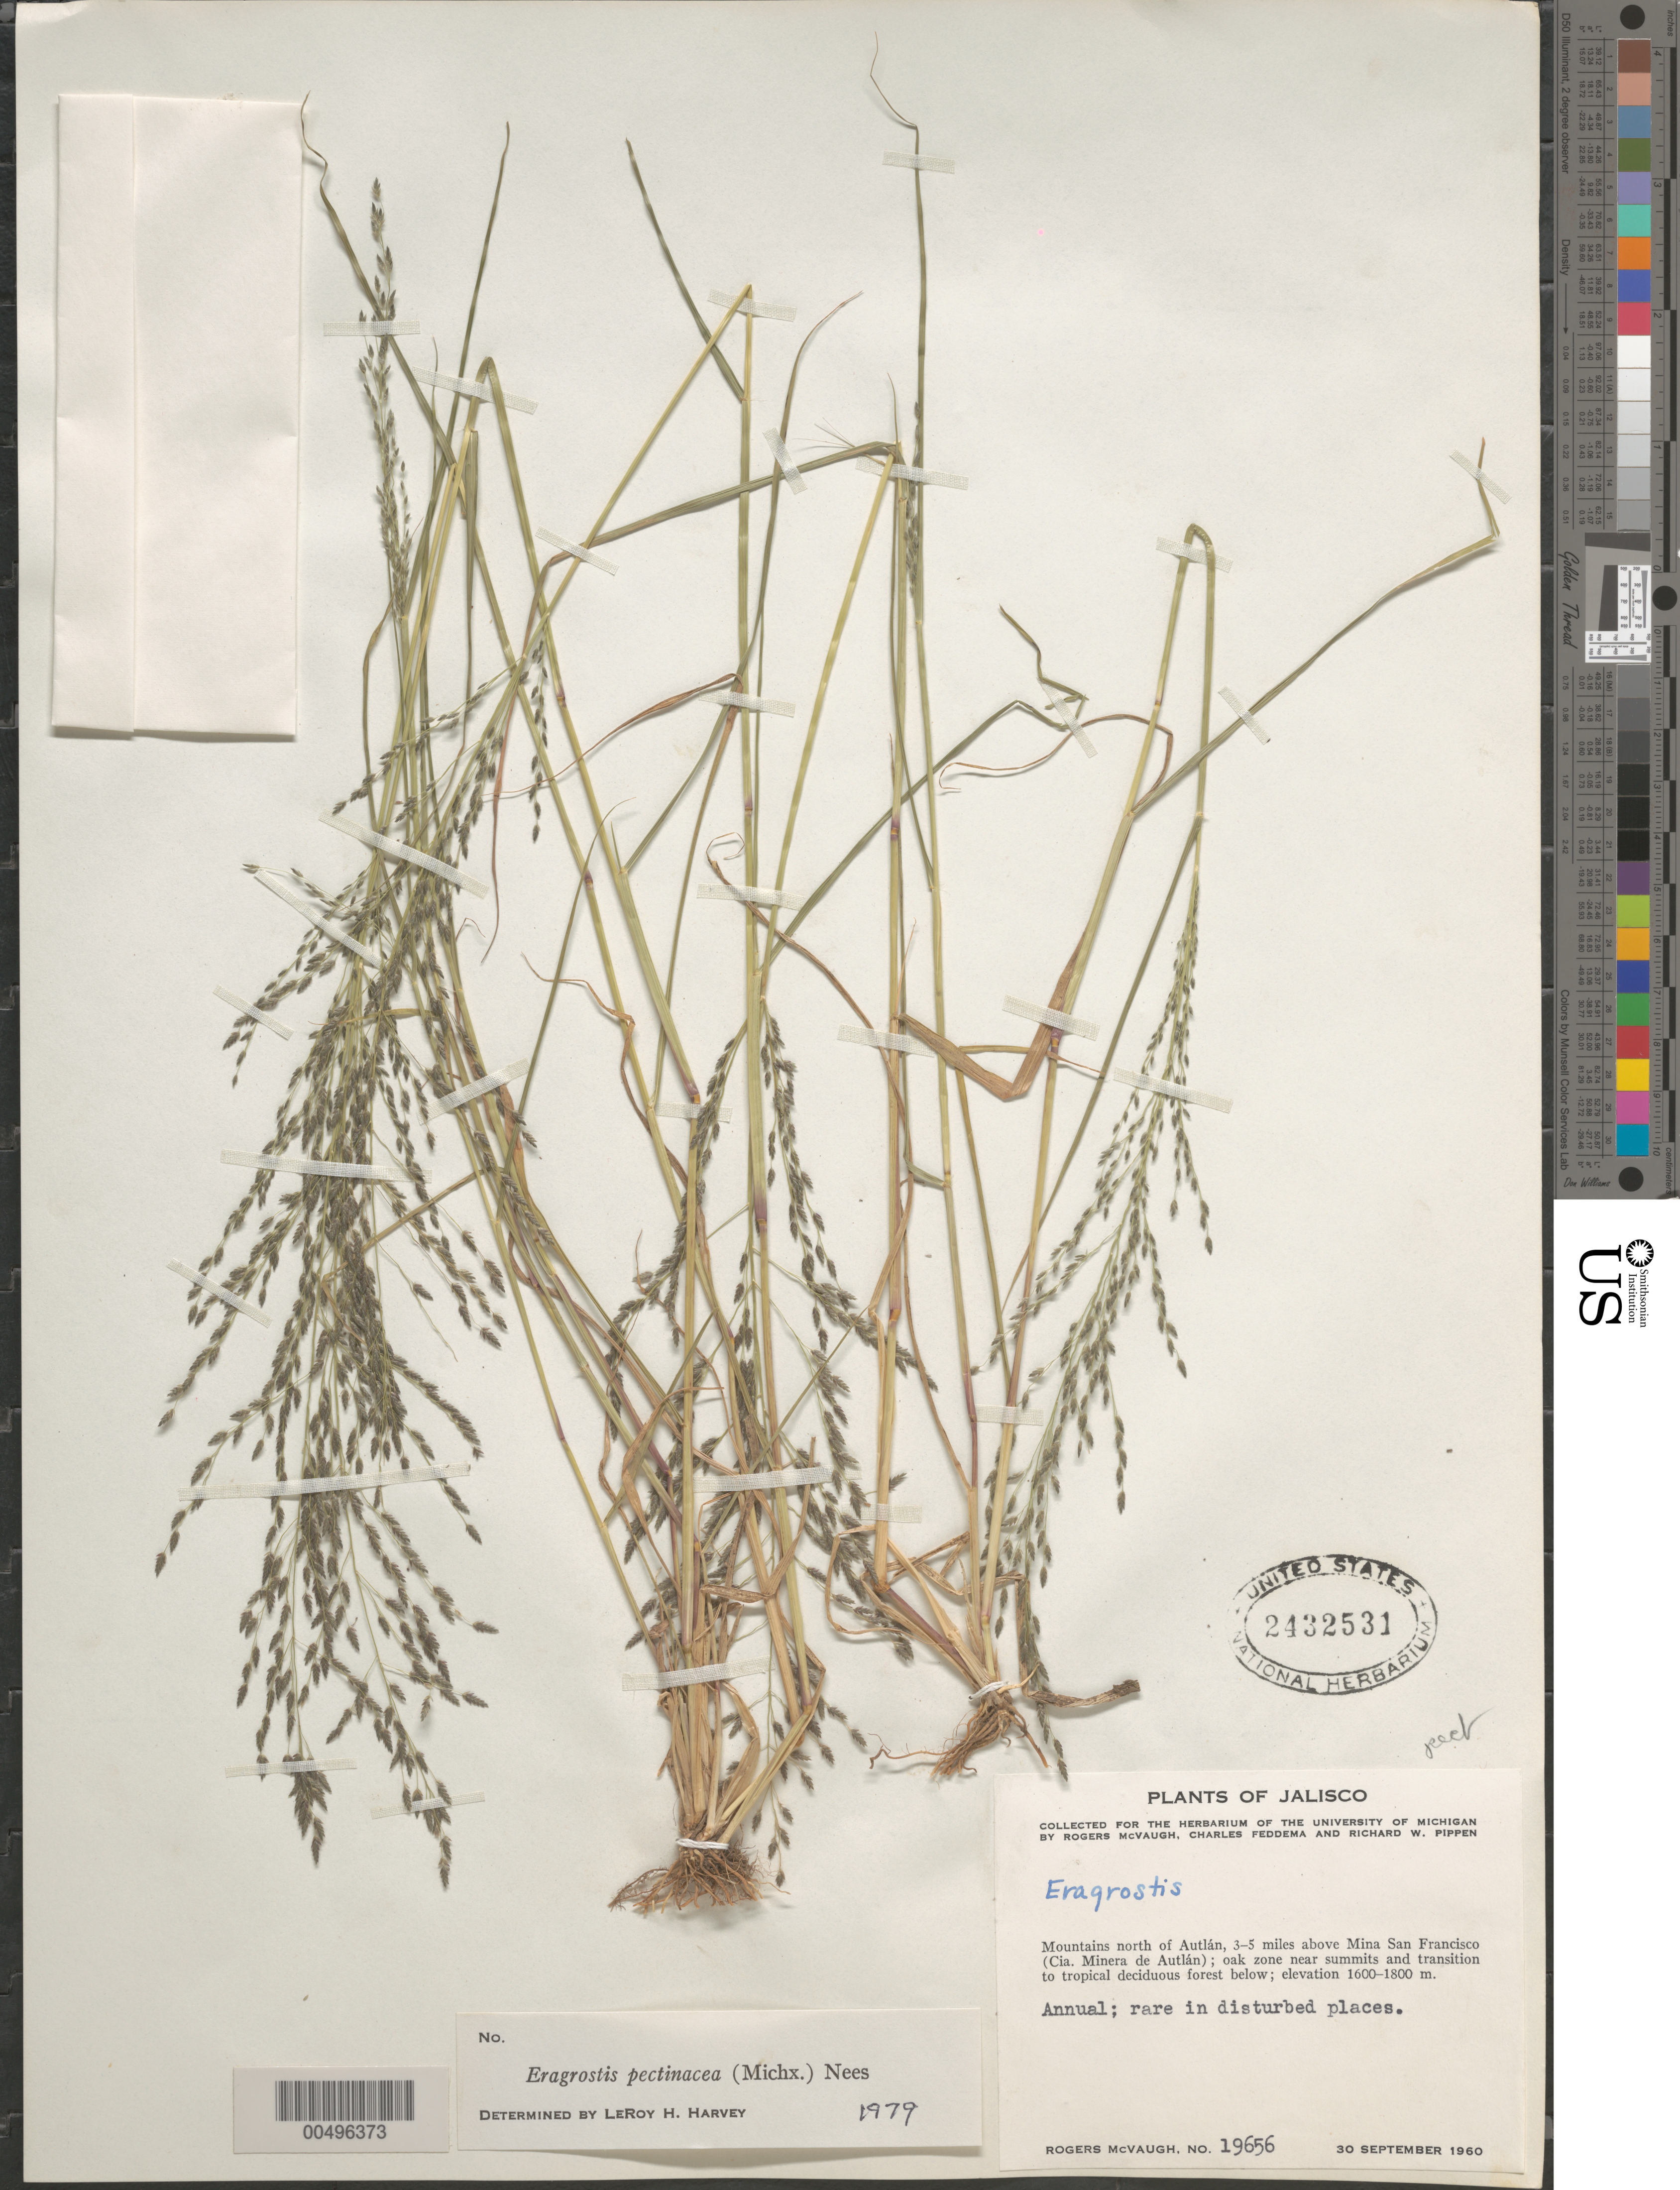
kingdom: Plantae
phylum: Tracheophyta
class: Liliopsida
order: Poales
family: Poaceae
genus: Eragrostis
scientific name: Eragrostis pectinacea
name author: (Michx.) Nees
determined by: Harvey, L. H.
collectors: R. McVaugh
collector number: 19656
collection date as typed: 30 Sep 1960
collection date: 1960-09-30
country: Mexico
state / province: Jalisco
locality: Mtns N of Autlán, 3-5 mi above Mina San Francisco (Cia. Minera de Autlán)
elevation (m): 1600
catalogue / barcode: US 2432531